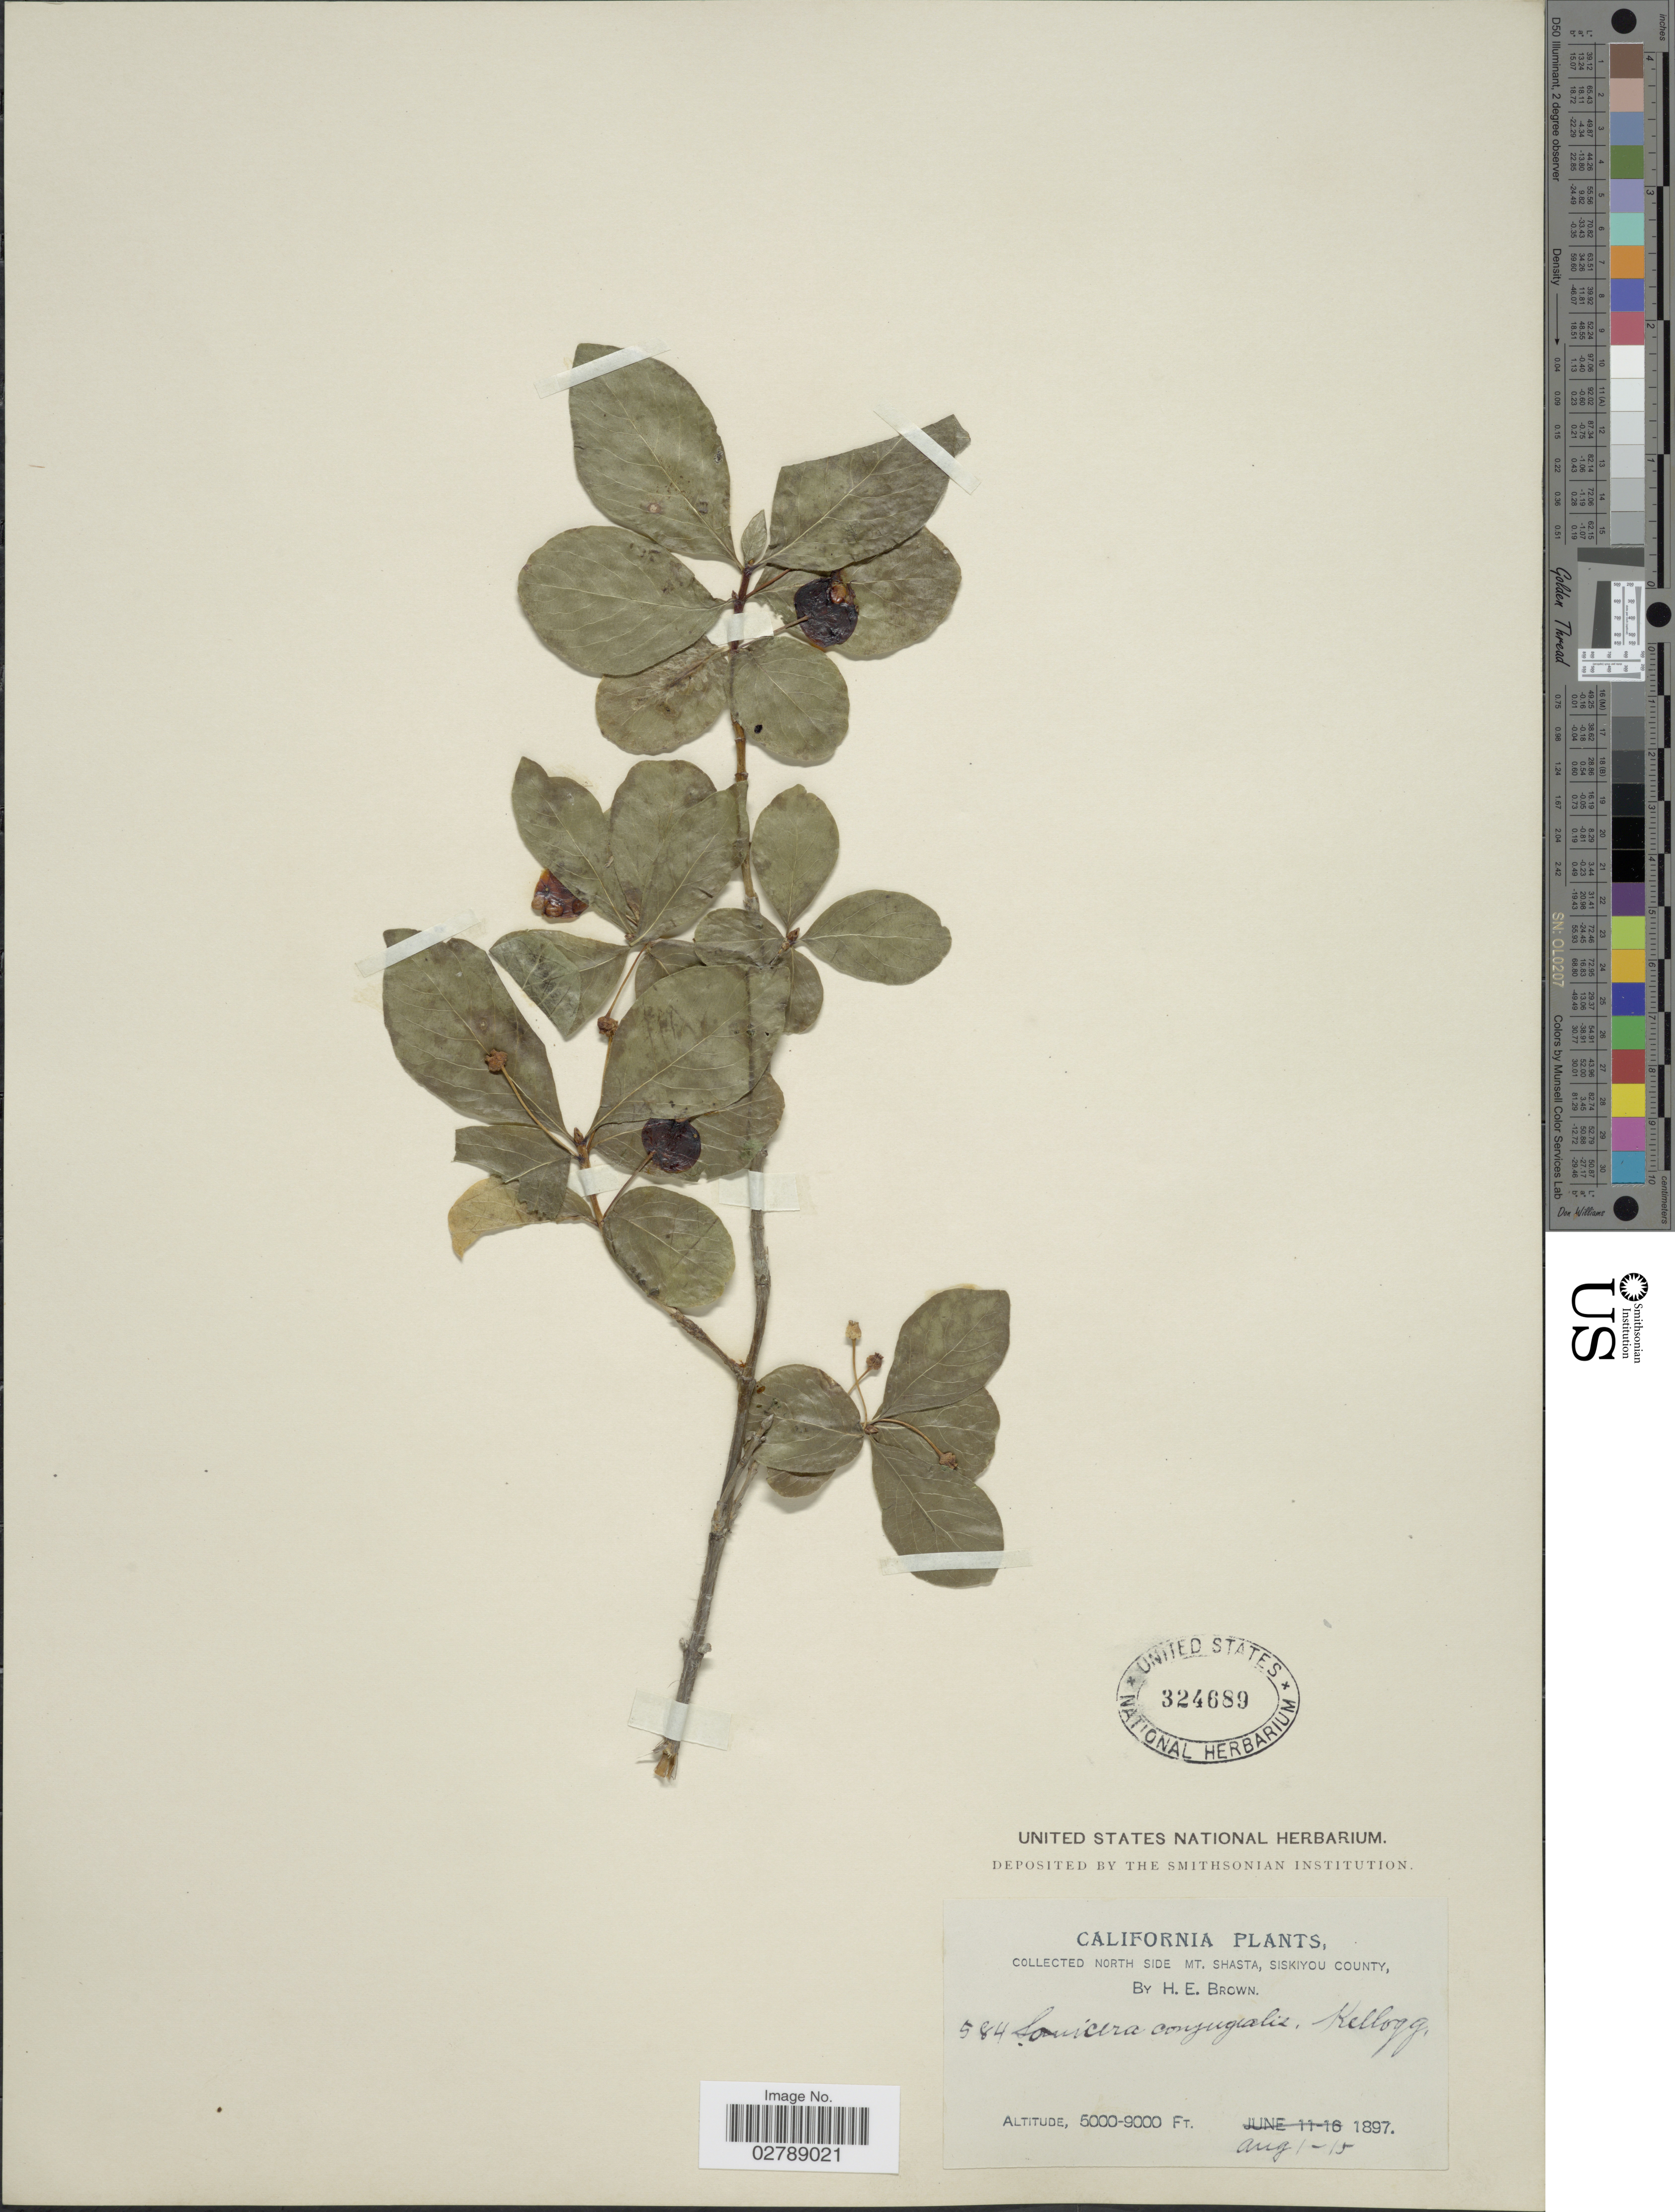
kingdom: Plantae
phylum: Tracheophyta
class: Magnoliopsida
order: Dipsacales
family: Caprifoliaceae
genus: Lonicera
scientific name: Lonicera conjugialis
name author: Kellogg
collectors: H. E. Brown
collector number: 584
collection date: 1897-08-01/1897-08-15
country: United States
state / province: California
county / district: Siskiyou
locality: North Side Mt. Shasta, Siskiyou County.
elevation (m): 1524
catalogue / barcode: US 324689